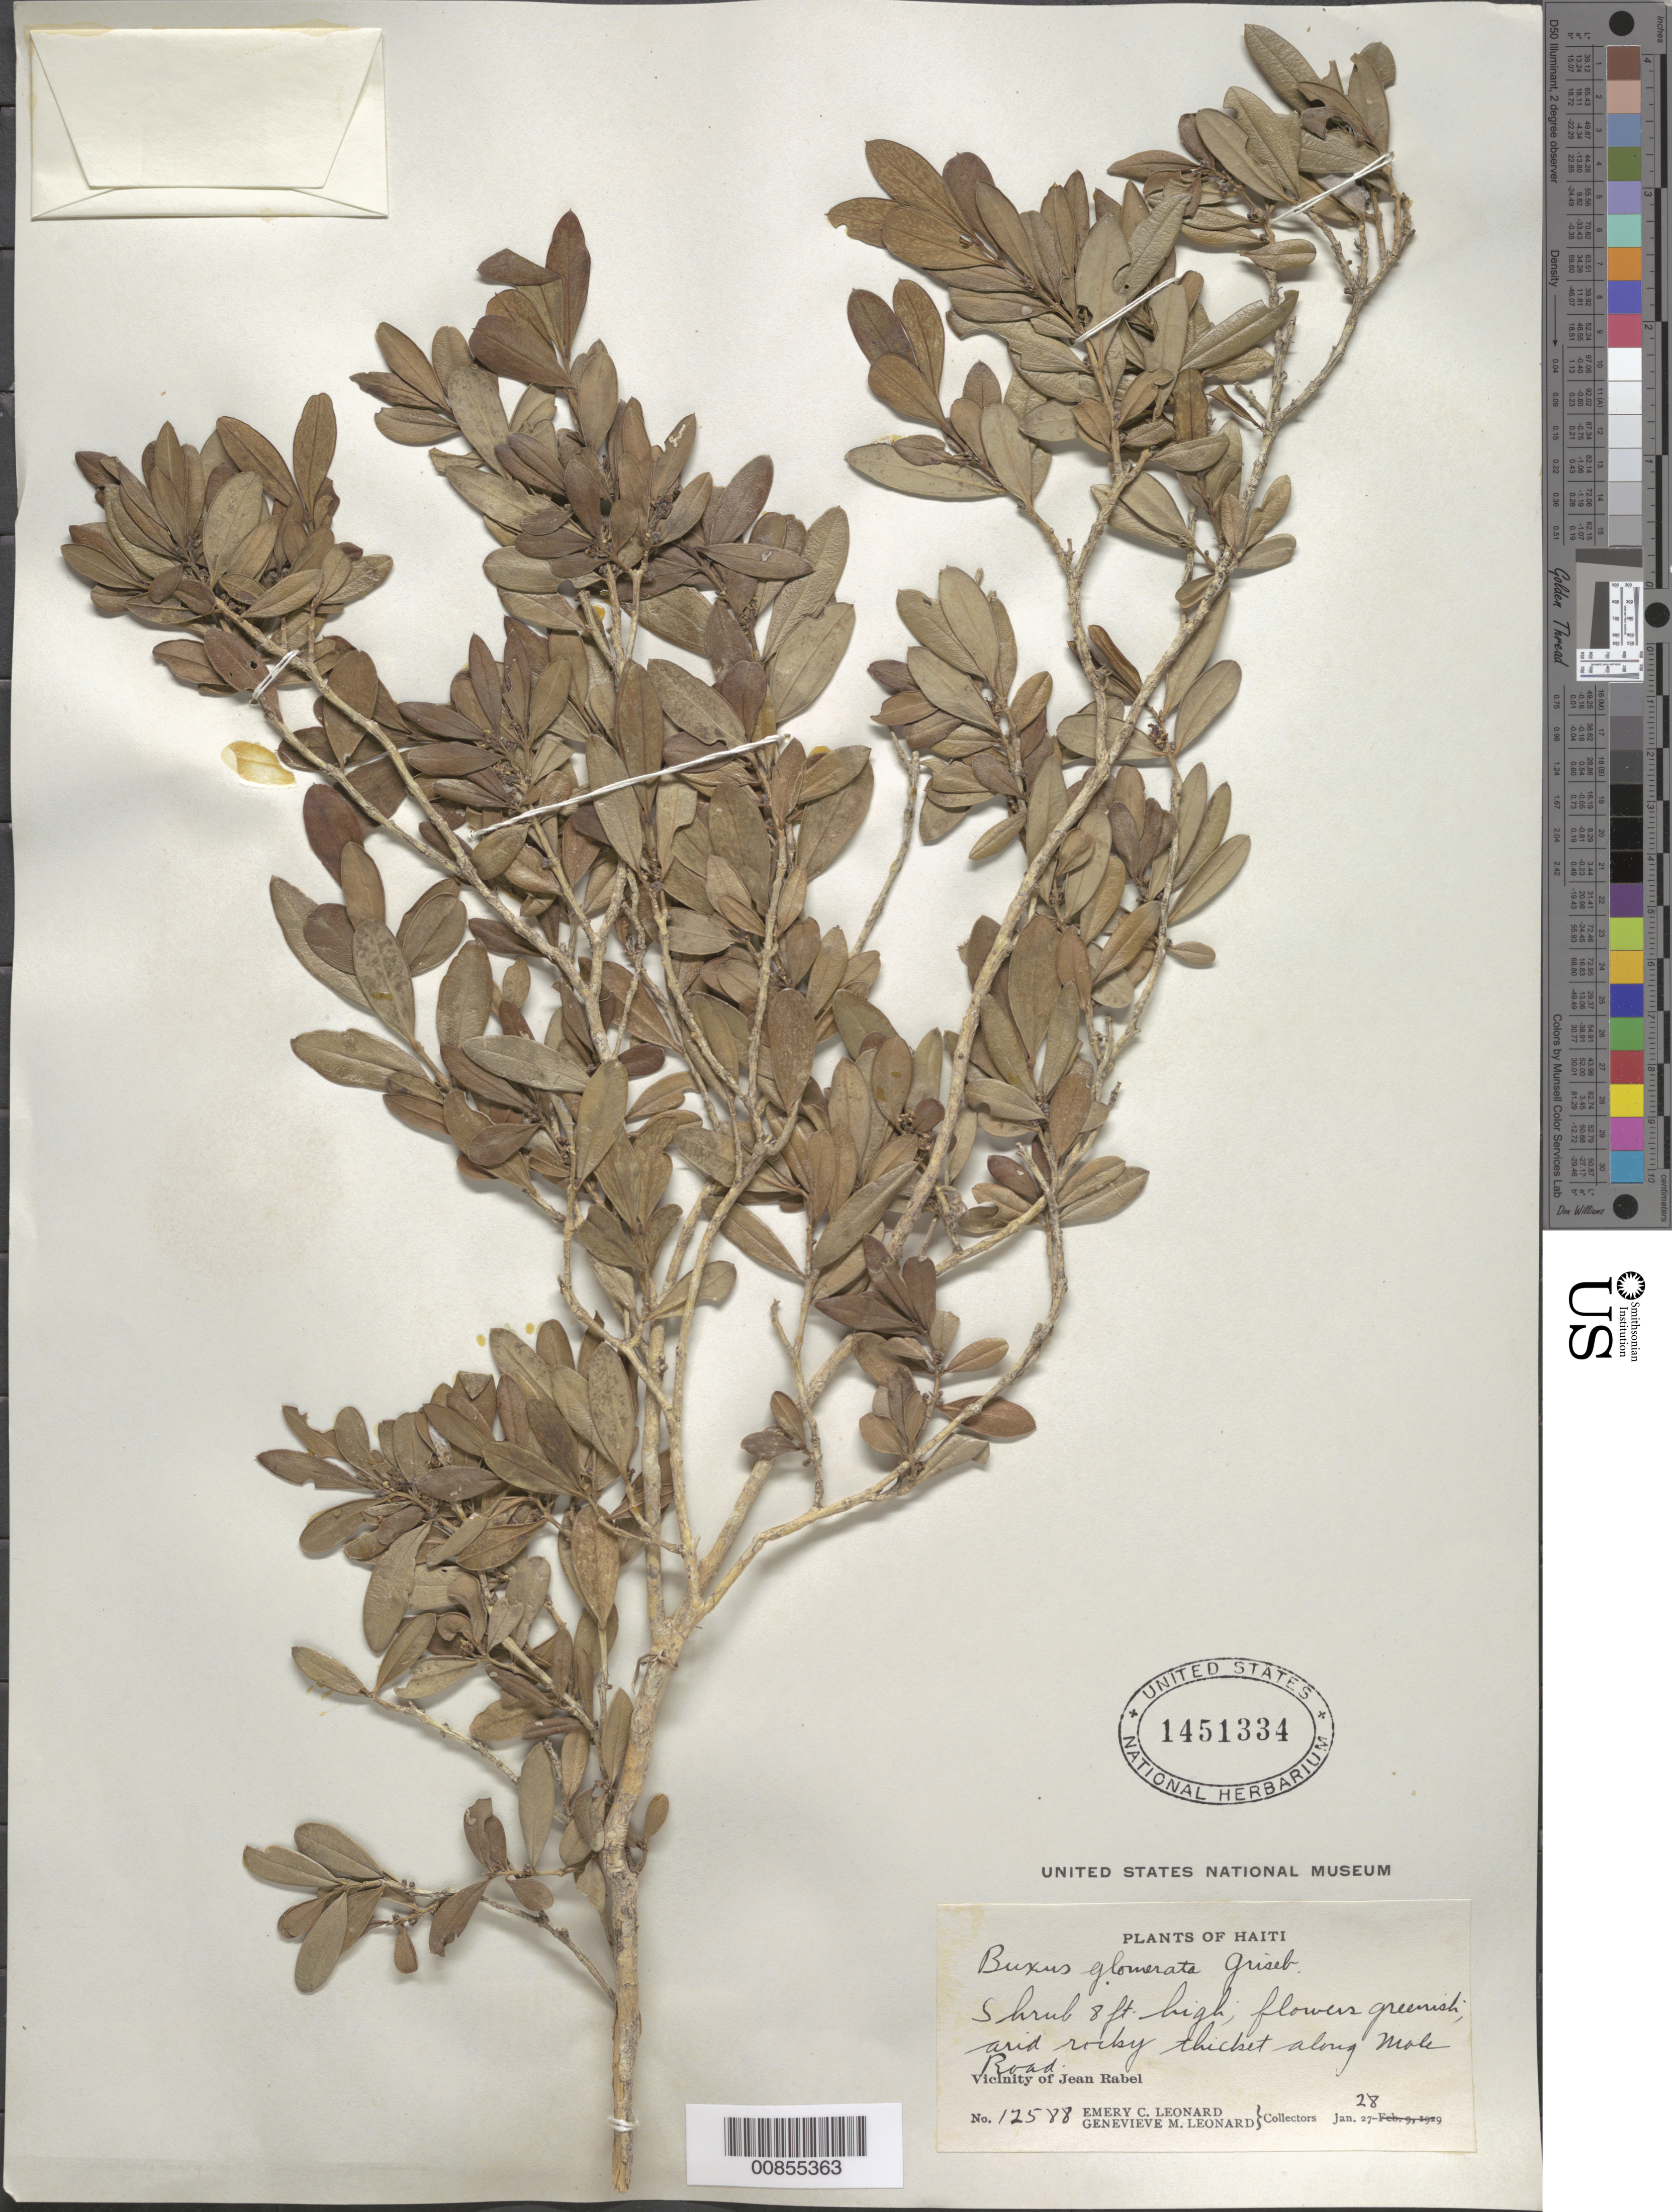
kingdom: Plantae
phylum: Tracheophyta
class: Magnoliopsida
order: Buxales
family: Buxaceae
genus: Buxus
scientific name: Buxus glomerata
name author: (Griseb.) Müll. Arg.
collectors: E. C. Leonard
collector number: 12588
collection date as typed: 28 Jan 1929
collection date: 1929-01-28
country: Haiti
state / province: Nord-Ouest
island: Hispaniola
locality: Vicinity of Jean Rabel, along Mole Road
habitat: Arid rocky thicket along road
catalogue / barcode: US 1451334